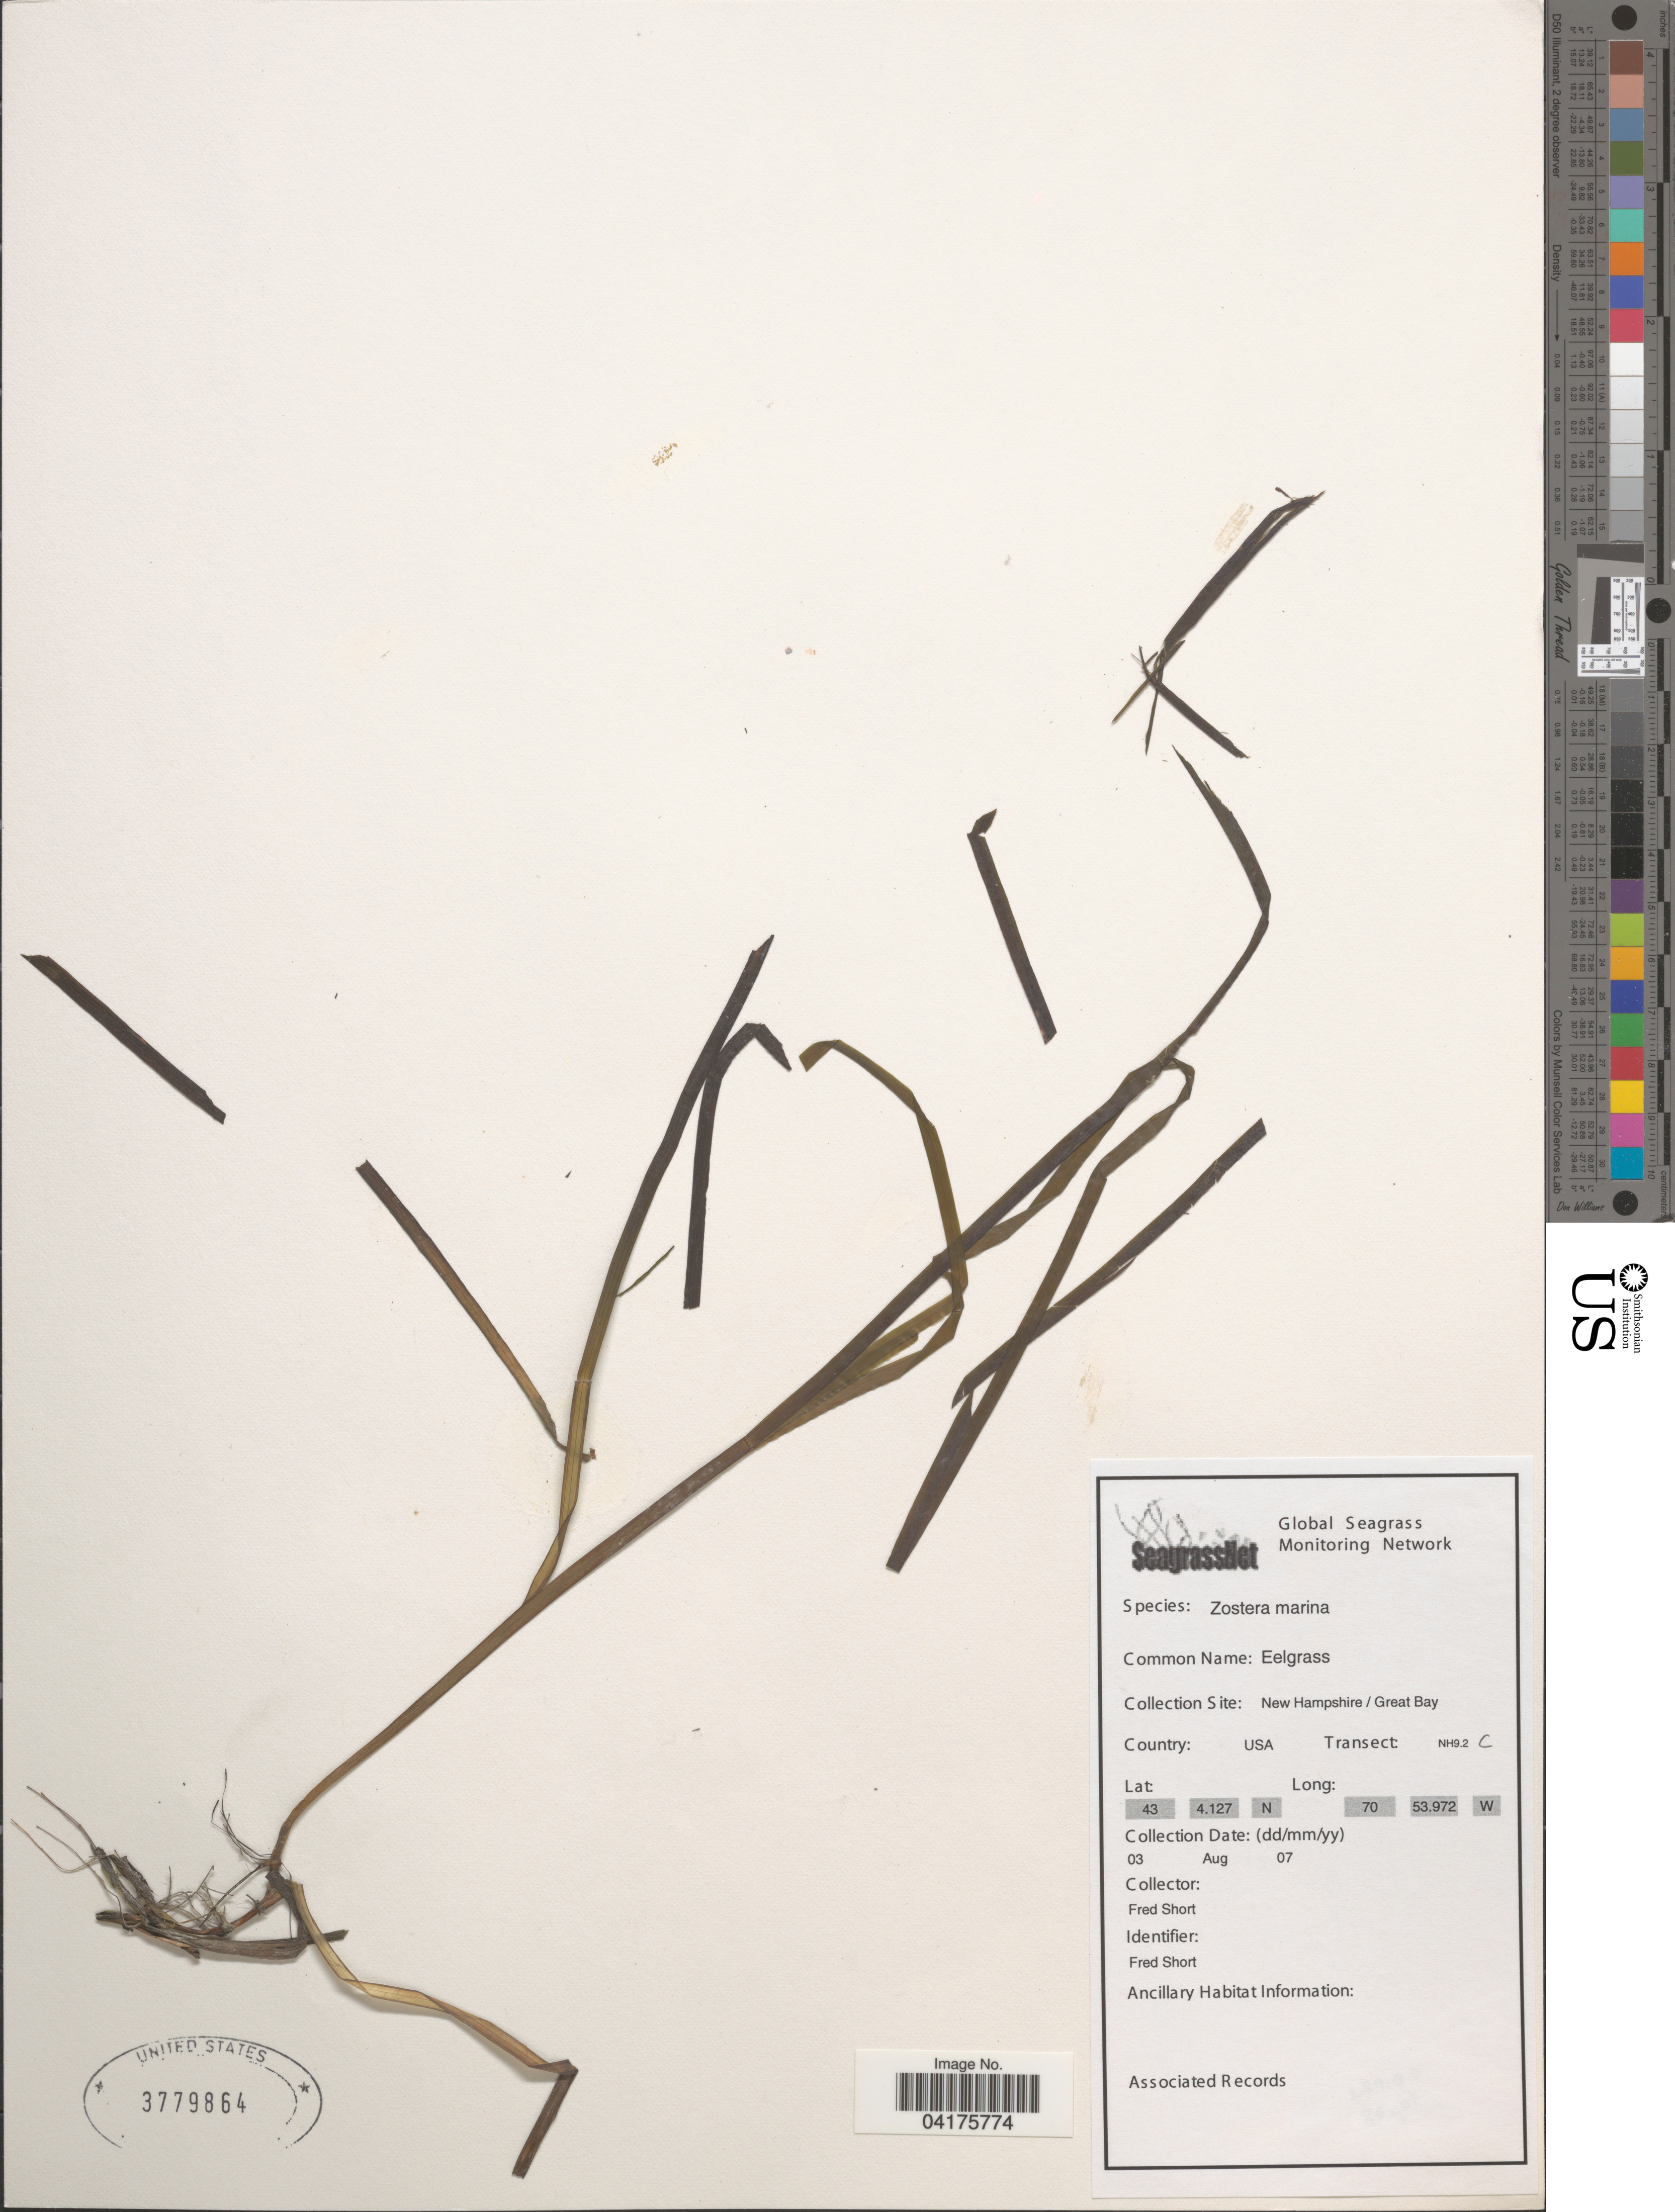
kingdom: Plantae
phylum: Tracheophyta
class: Liliopsida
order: Alismatales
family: Zosteraceae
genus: Zostera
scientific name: Zostera marina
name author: L.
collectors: F. Short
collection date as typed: Transcribed d/m/y: 3/8/7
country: United States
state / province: New Hampshire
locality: Great Bay.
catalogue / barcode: US 3779864